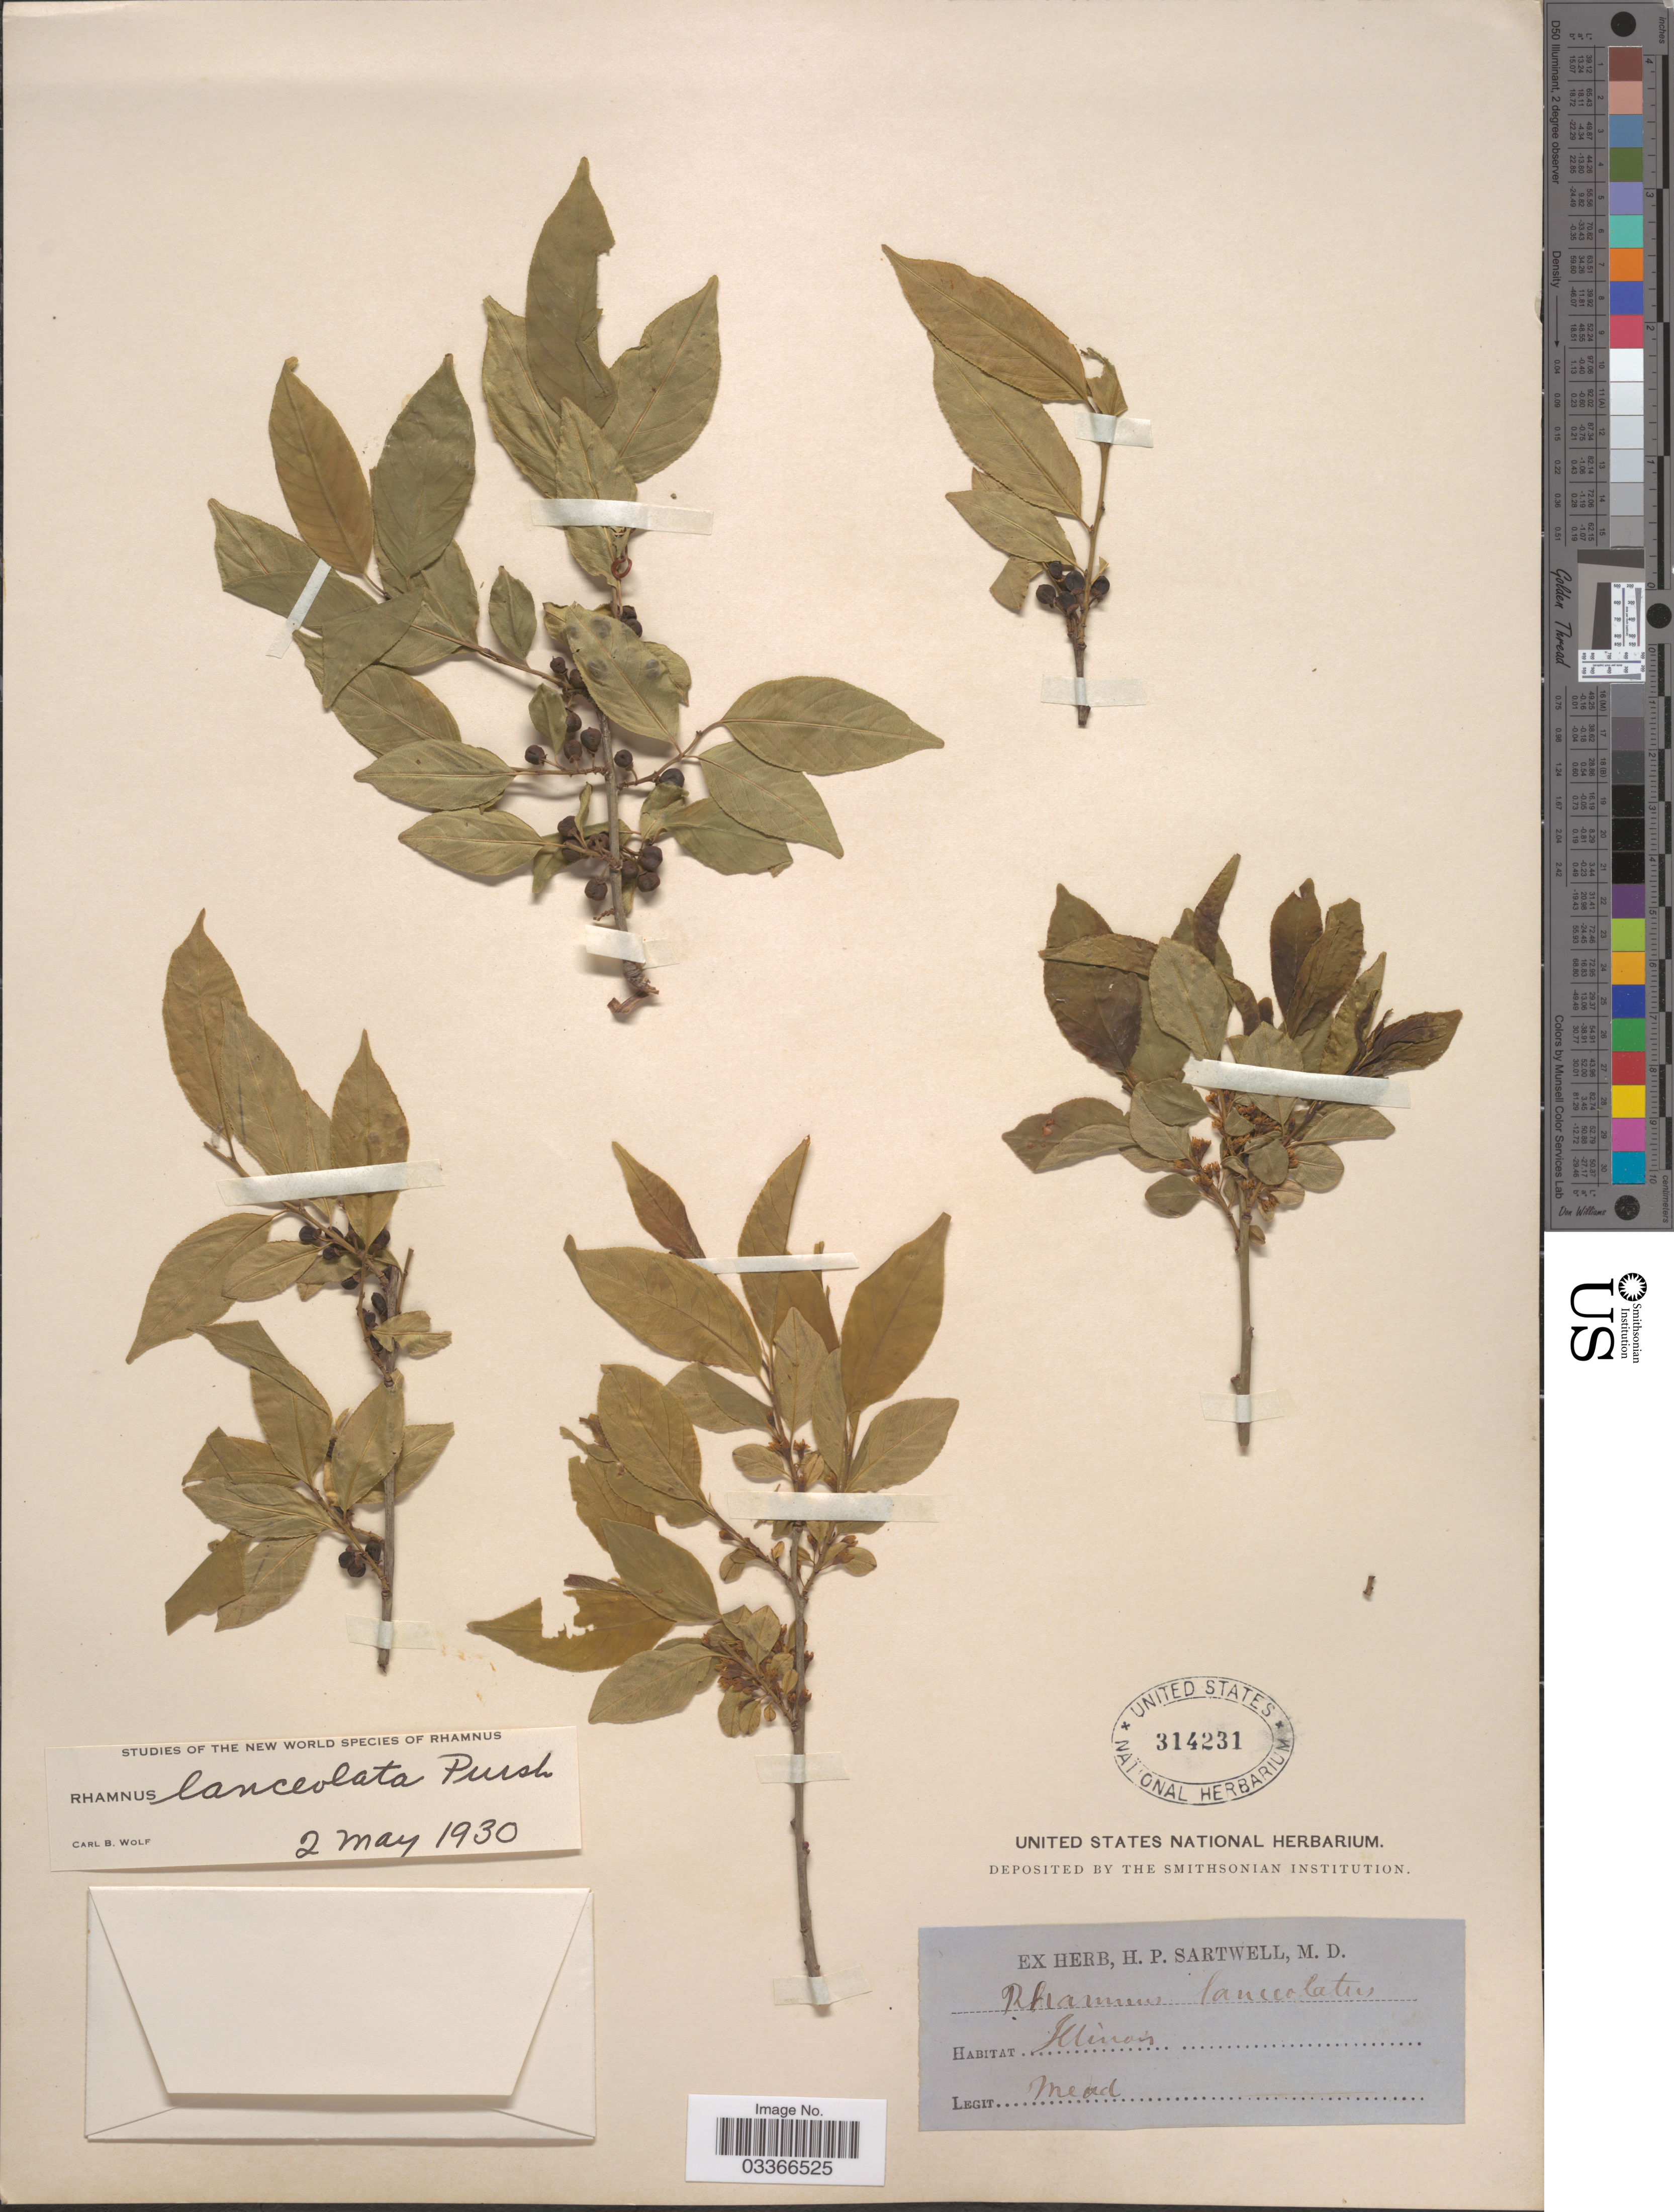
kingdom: Plantae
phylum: Tracheophyta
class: Magnoliopsida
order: Rosales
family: Rhamnaceae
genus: Rhamnus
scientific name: Rhamnus lanceolata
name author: Pursh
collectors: -. Mead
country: United States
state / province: Illinois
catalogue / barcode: US 314231